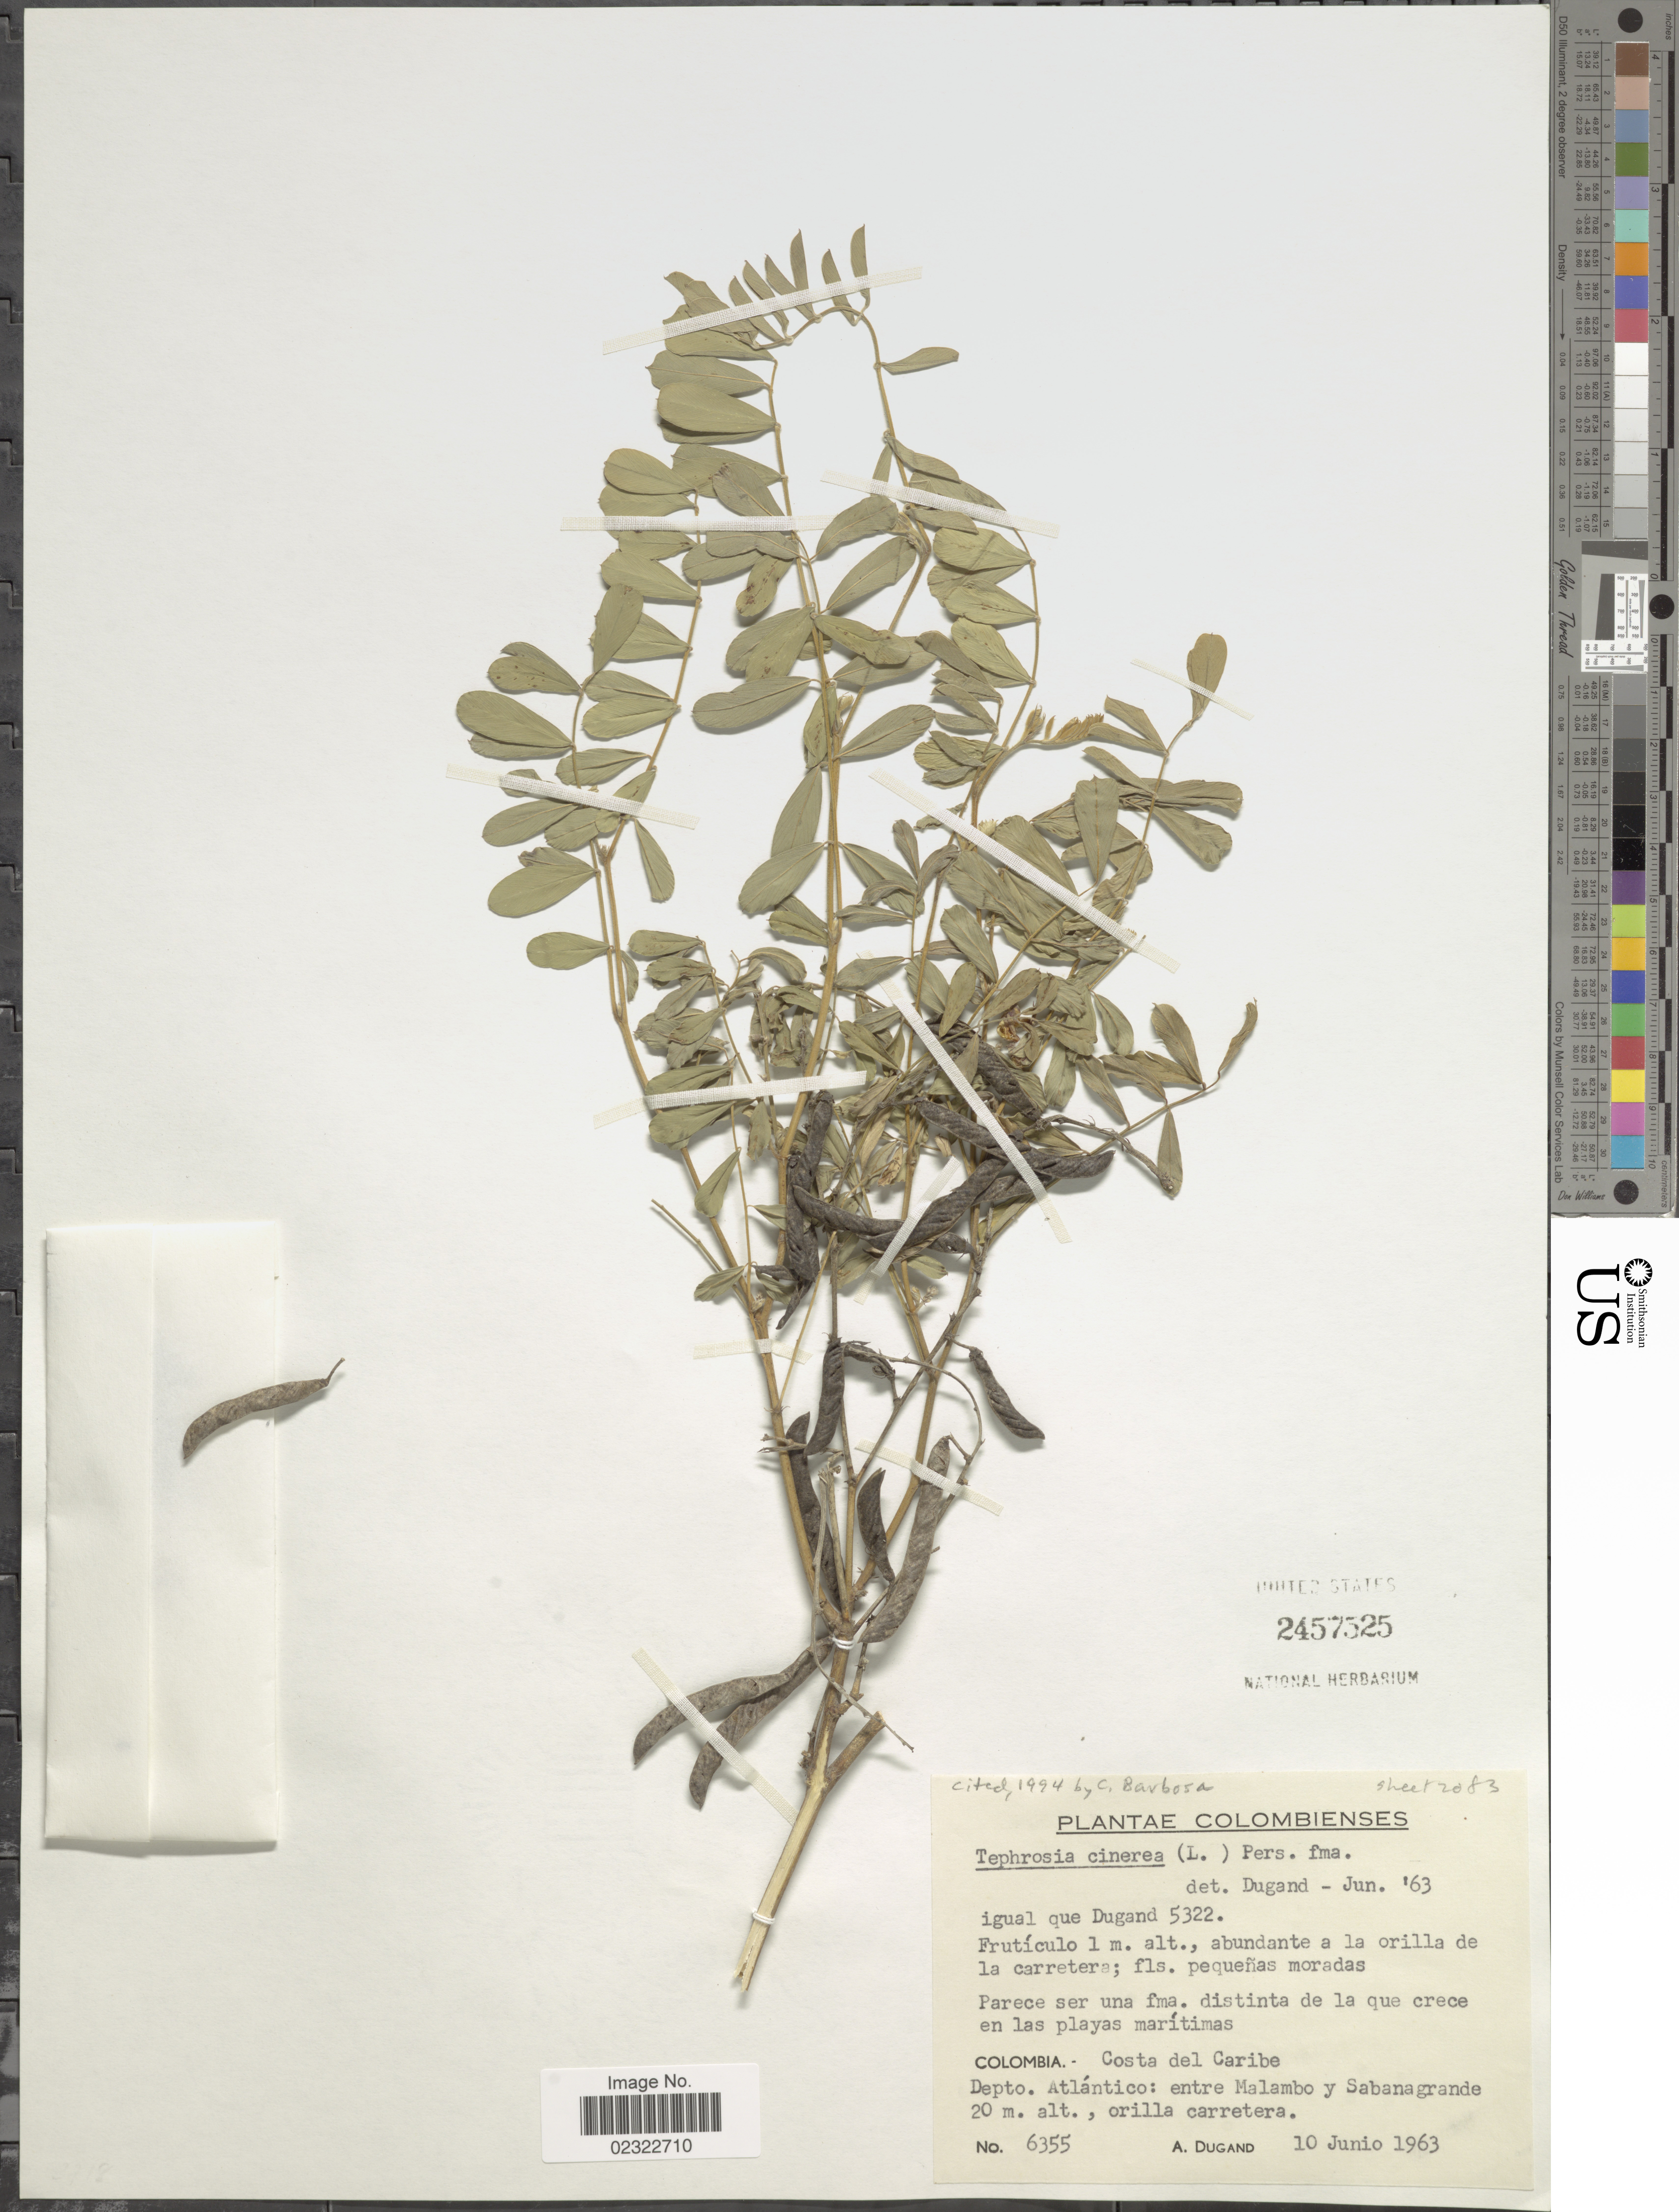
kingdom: Plantae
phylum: Tracheophyta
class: Magnoliopsida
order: Fabales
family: Fabaceae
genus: Tephrosia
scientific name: Tephrosia cinerea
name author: (L.) Pers.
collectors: A. Dugand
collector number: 6355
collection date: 1963-06-10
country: Colombia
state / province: Atlántico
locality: Colombienses. Costa del Caribe. Entre Malambo y Sabanagrande.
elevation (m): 20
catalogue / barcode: US 2457525